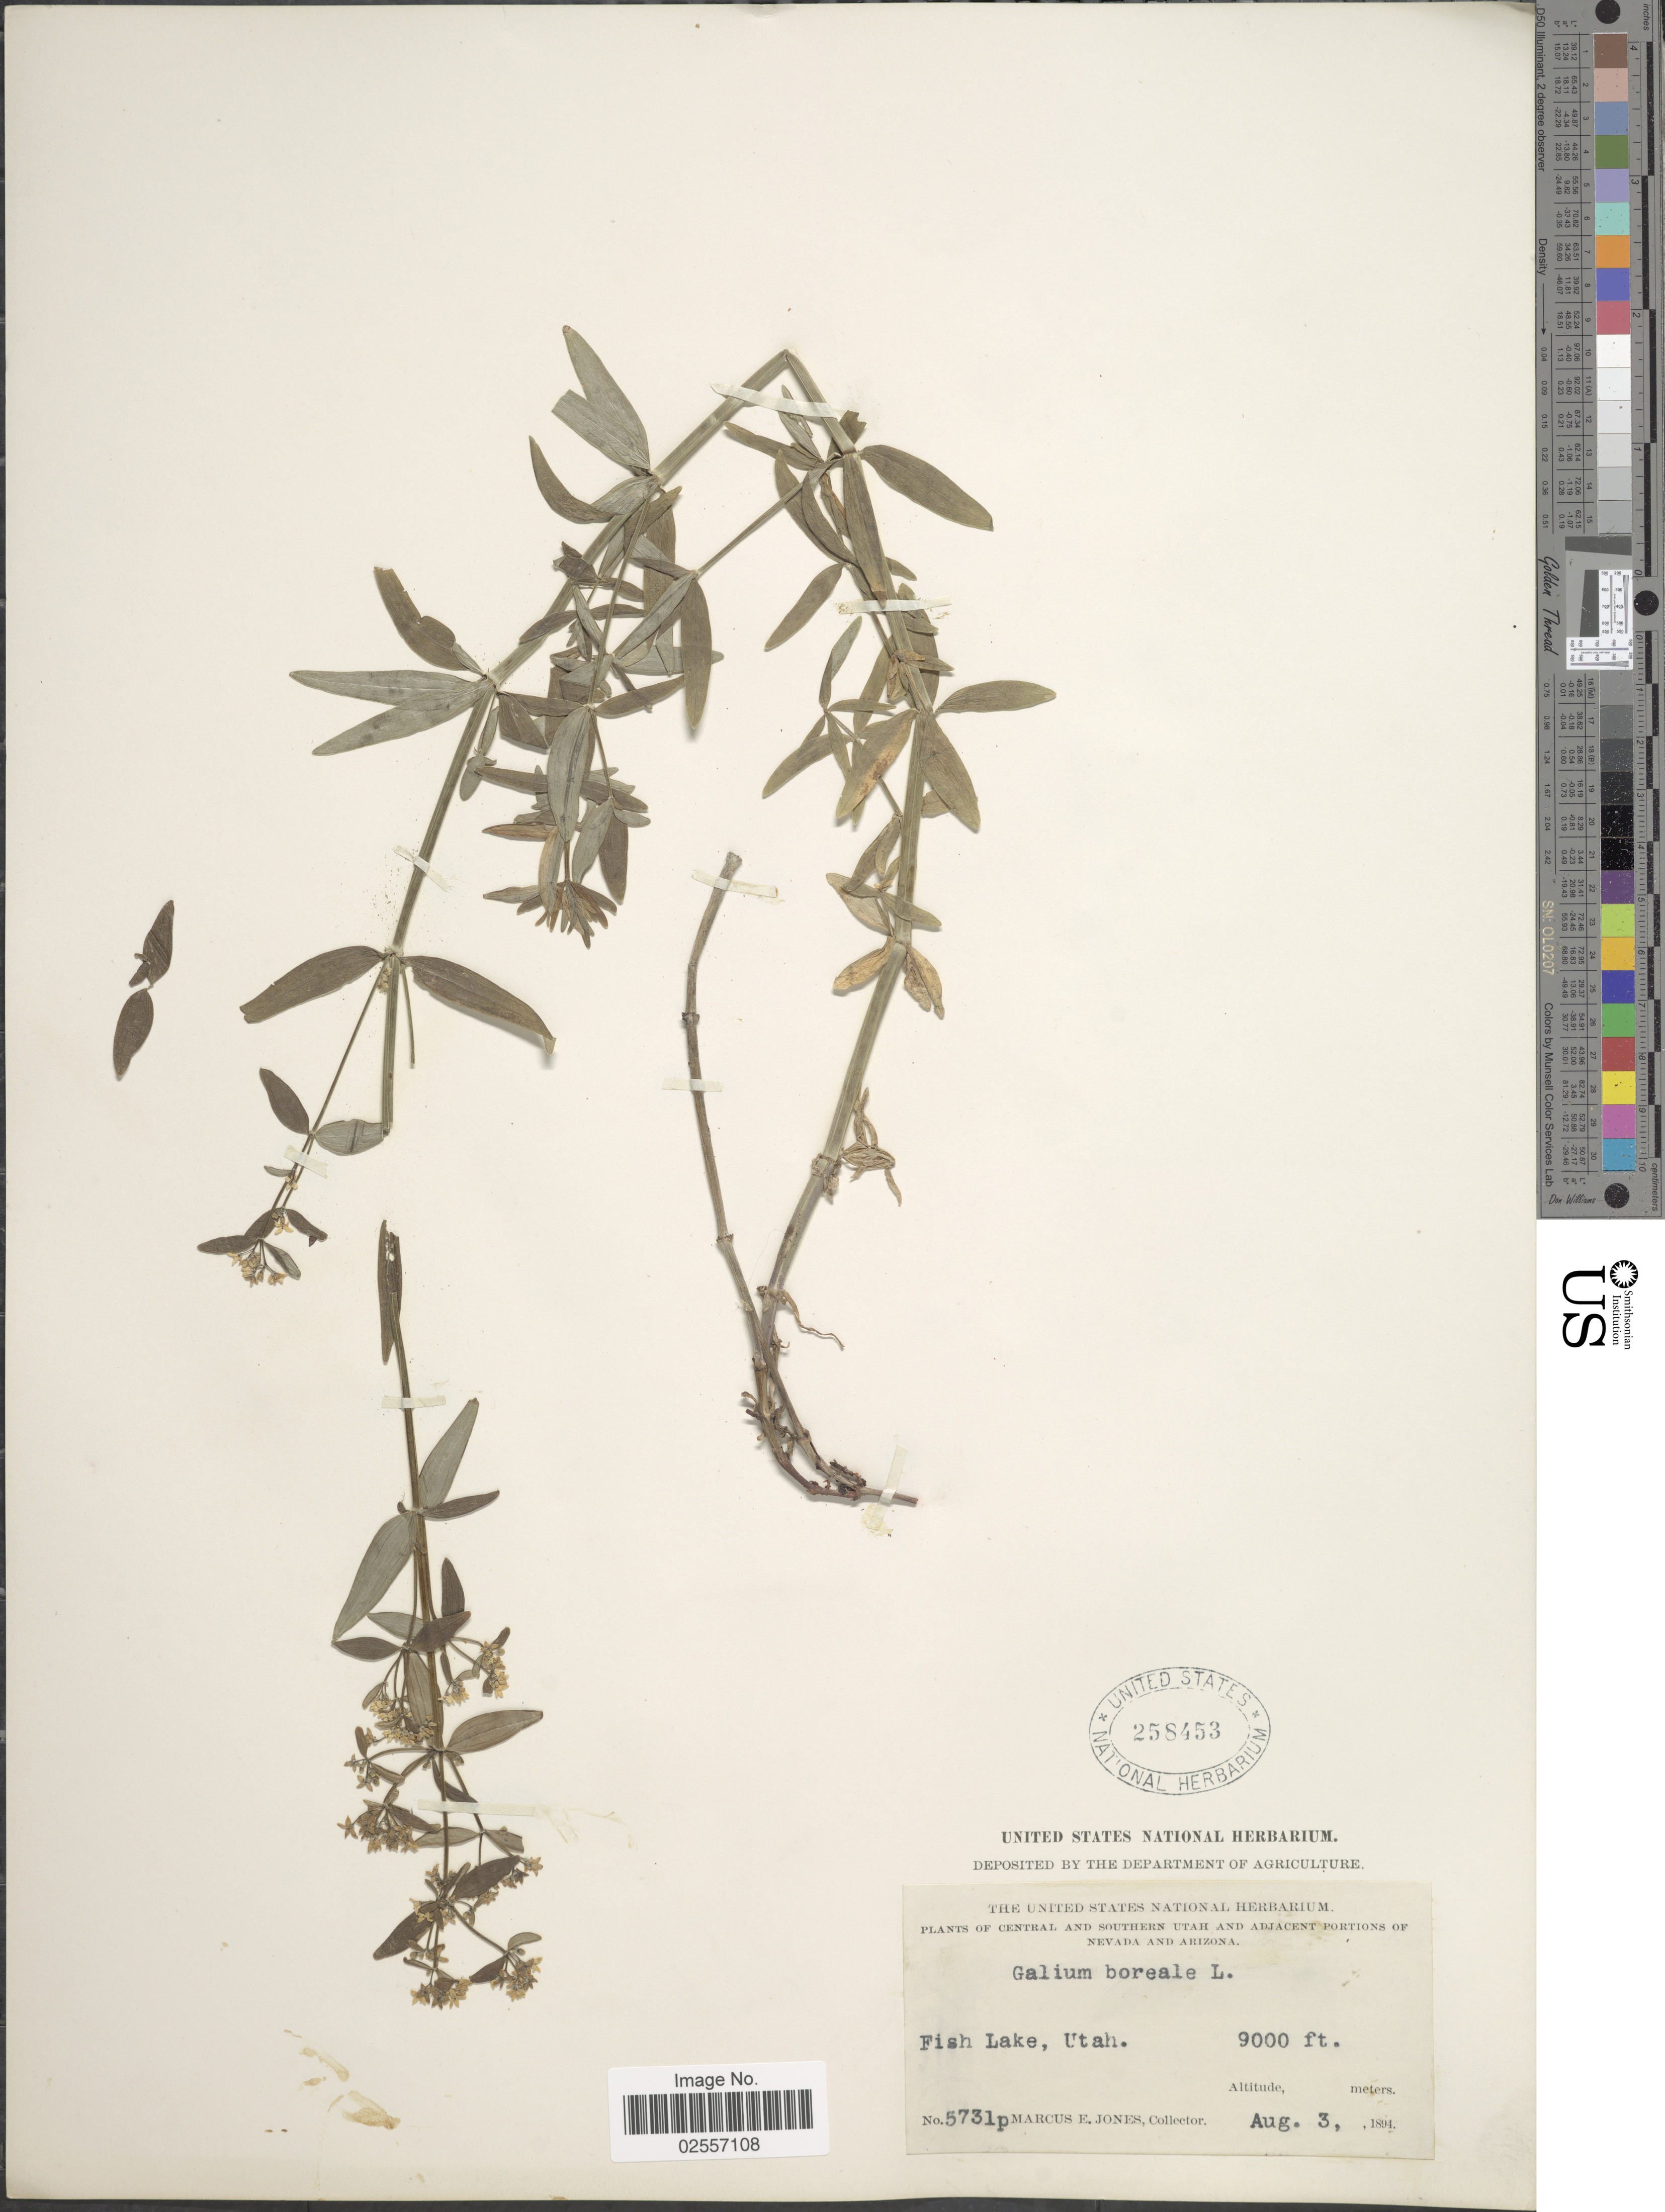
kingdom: Plantae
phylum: Tracheophyta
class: Magnoliopsida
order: Gentianales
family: Rubiaceae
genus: Galium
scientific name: Galium boreale L.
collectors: M. E. Jones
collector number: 5731p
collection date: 1894-08-03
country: United States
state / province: Utah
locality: Central and southern Utah. Fish Lake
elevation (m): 2743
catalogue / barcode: US 258453